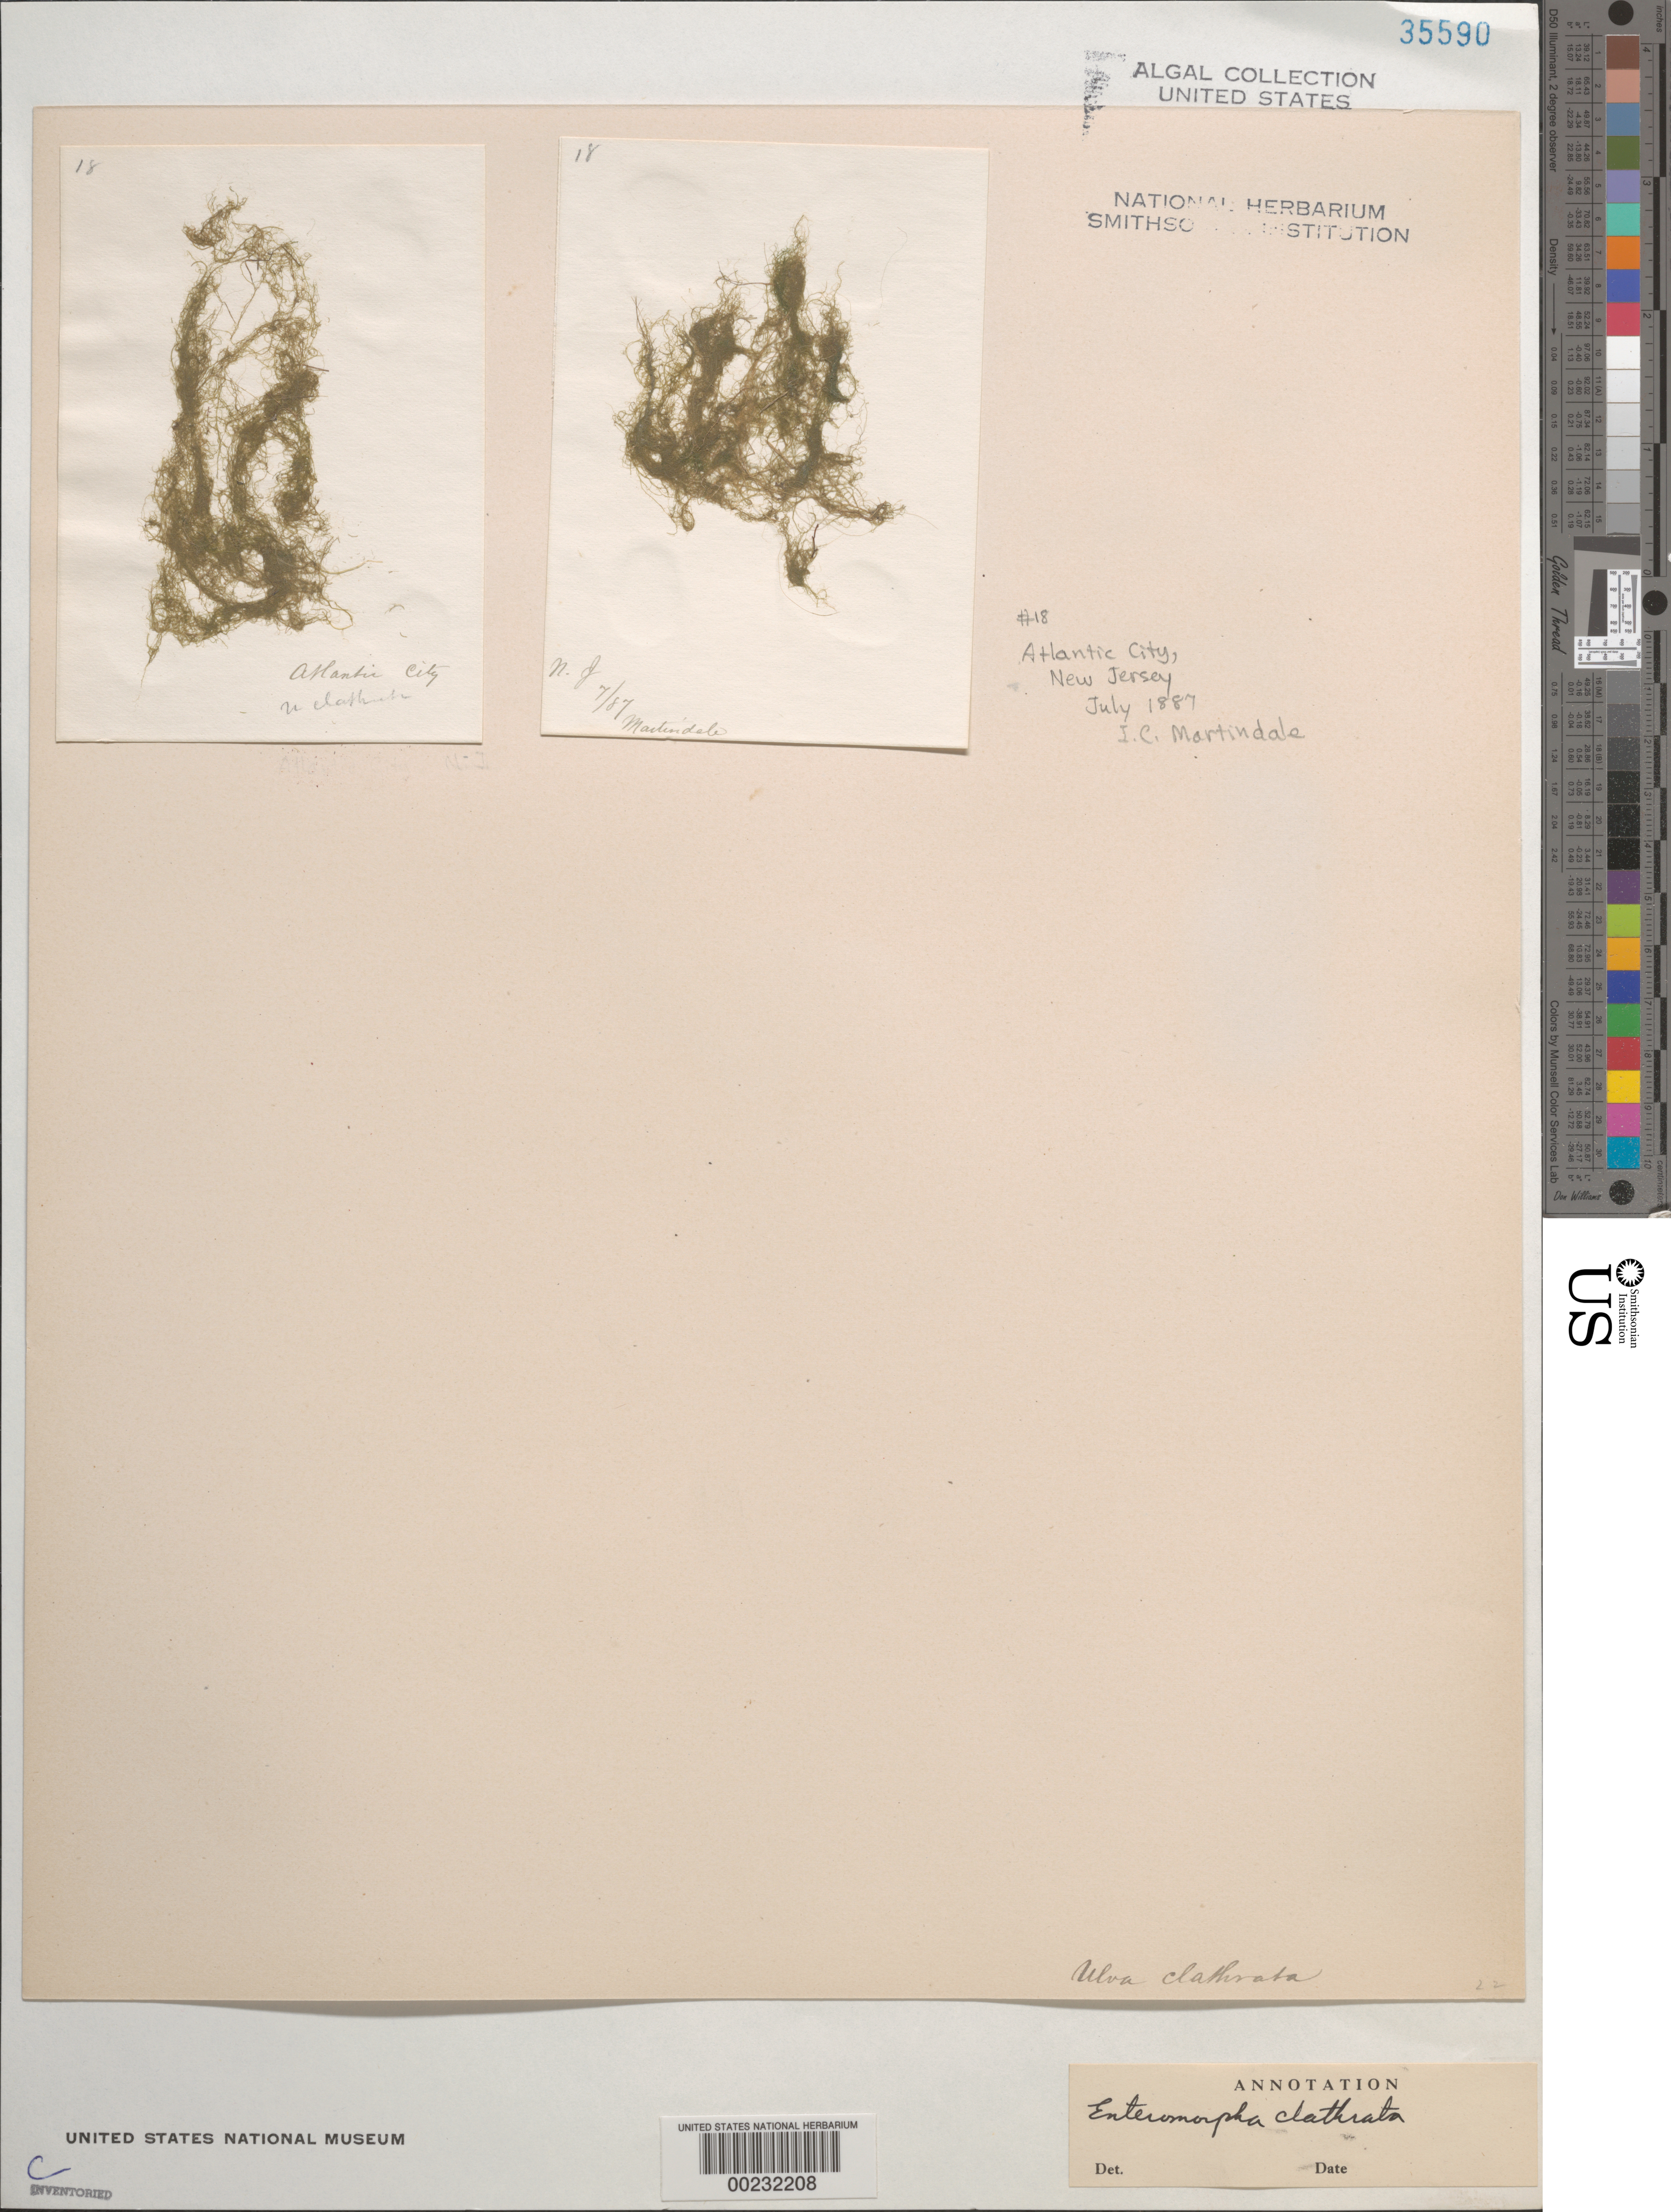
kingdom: Plantae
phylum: Chlorophyta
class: Ulvophyceae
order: Cladophorales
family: Cladophoraceae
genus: Cladophora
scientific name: Cladophora vagabunda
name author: (L.) C. Hoek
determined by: Algae name updating Project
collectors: I. C. Martindale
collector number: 18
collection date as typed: Jul 1887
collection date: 1887-07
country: United States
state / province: New Jersey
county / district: Atlantic County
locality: Atlantic City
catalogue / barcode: US 35590